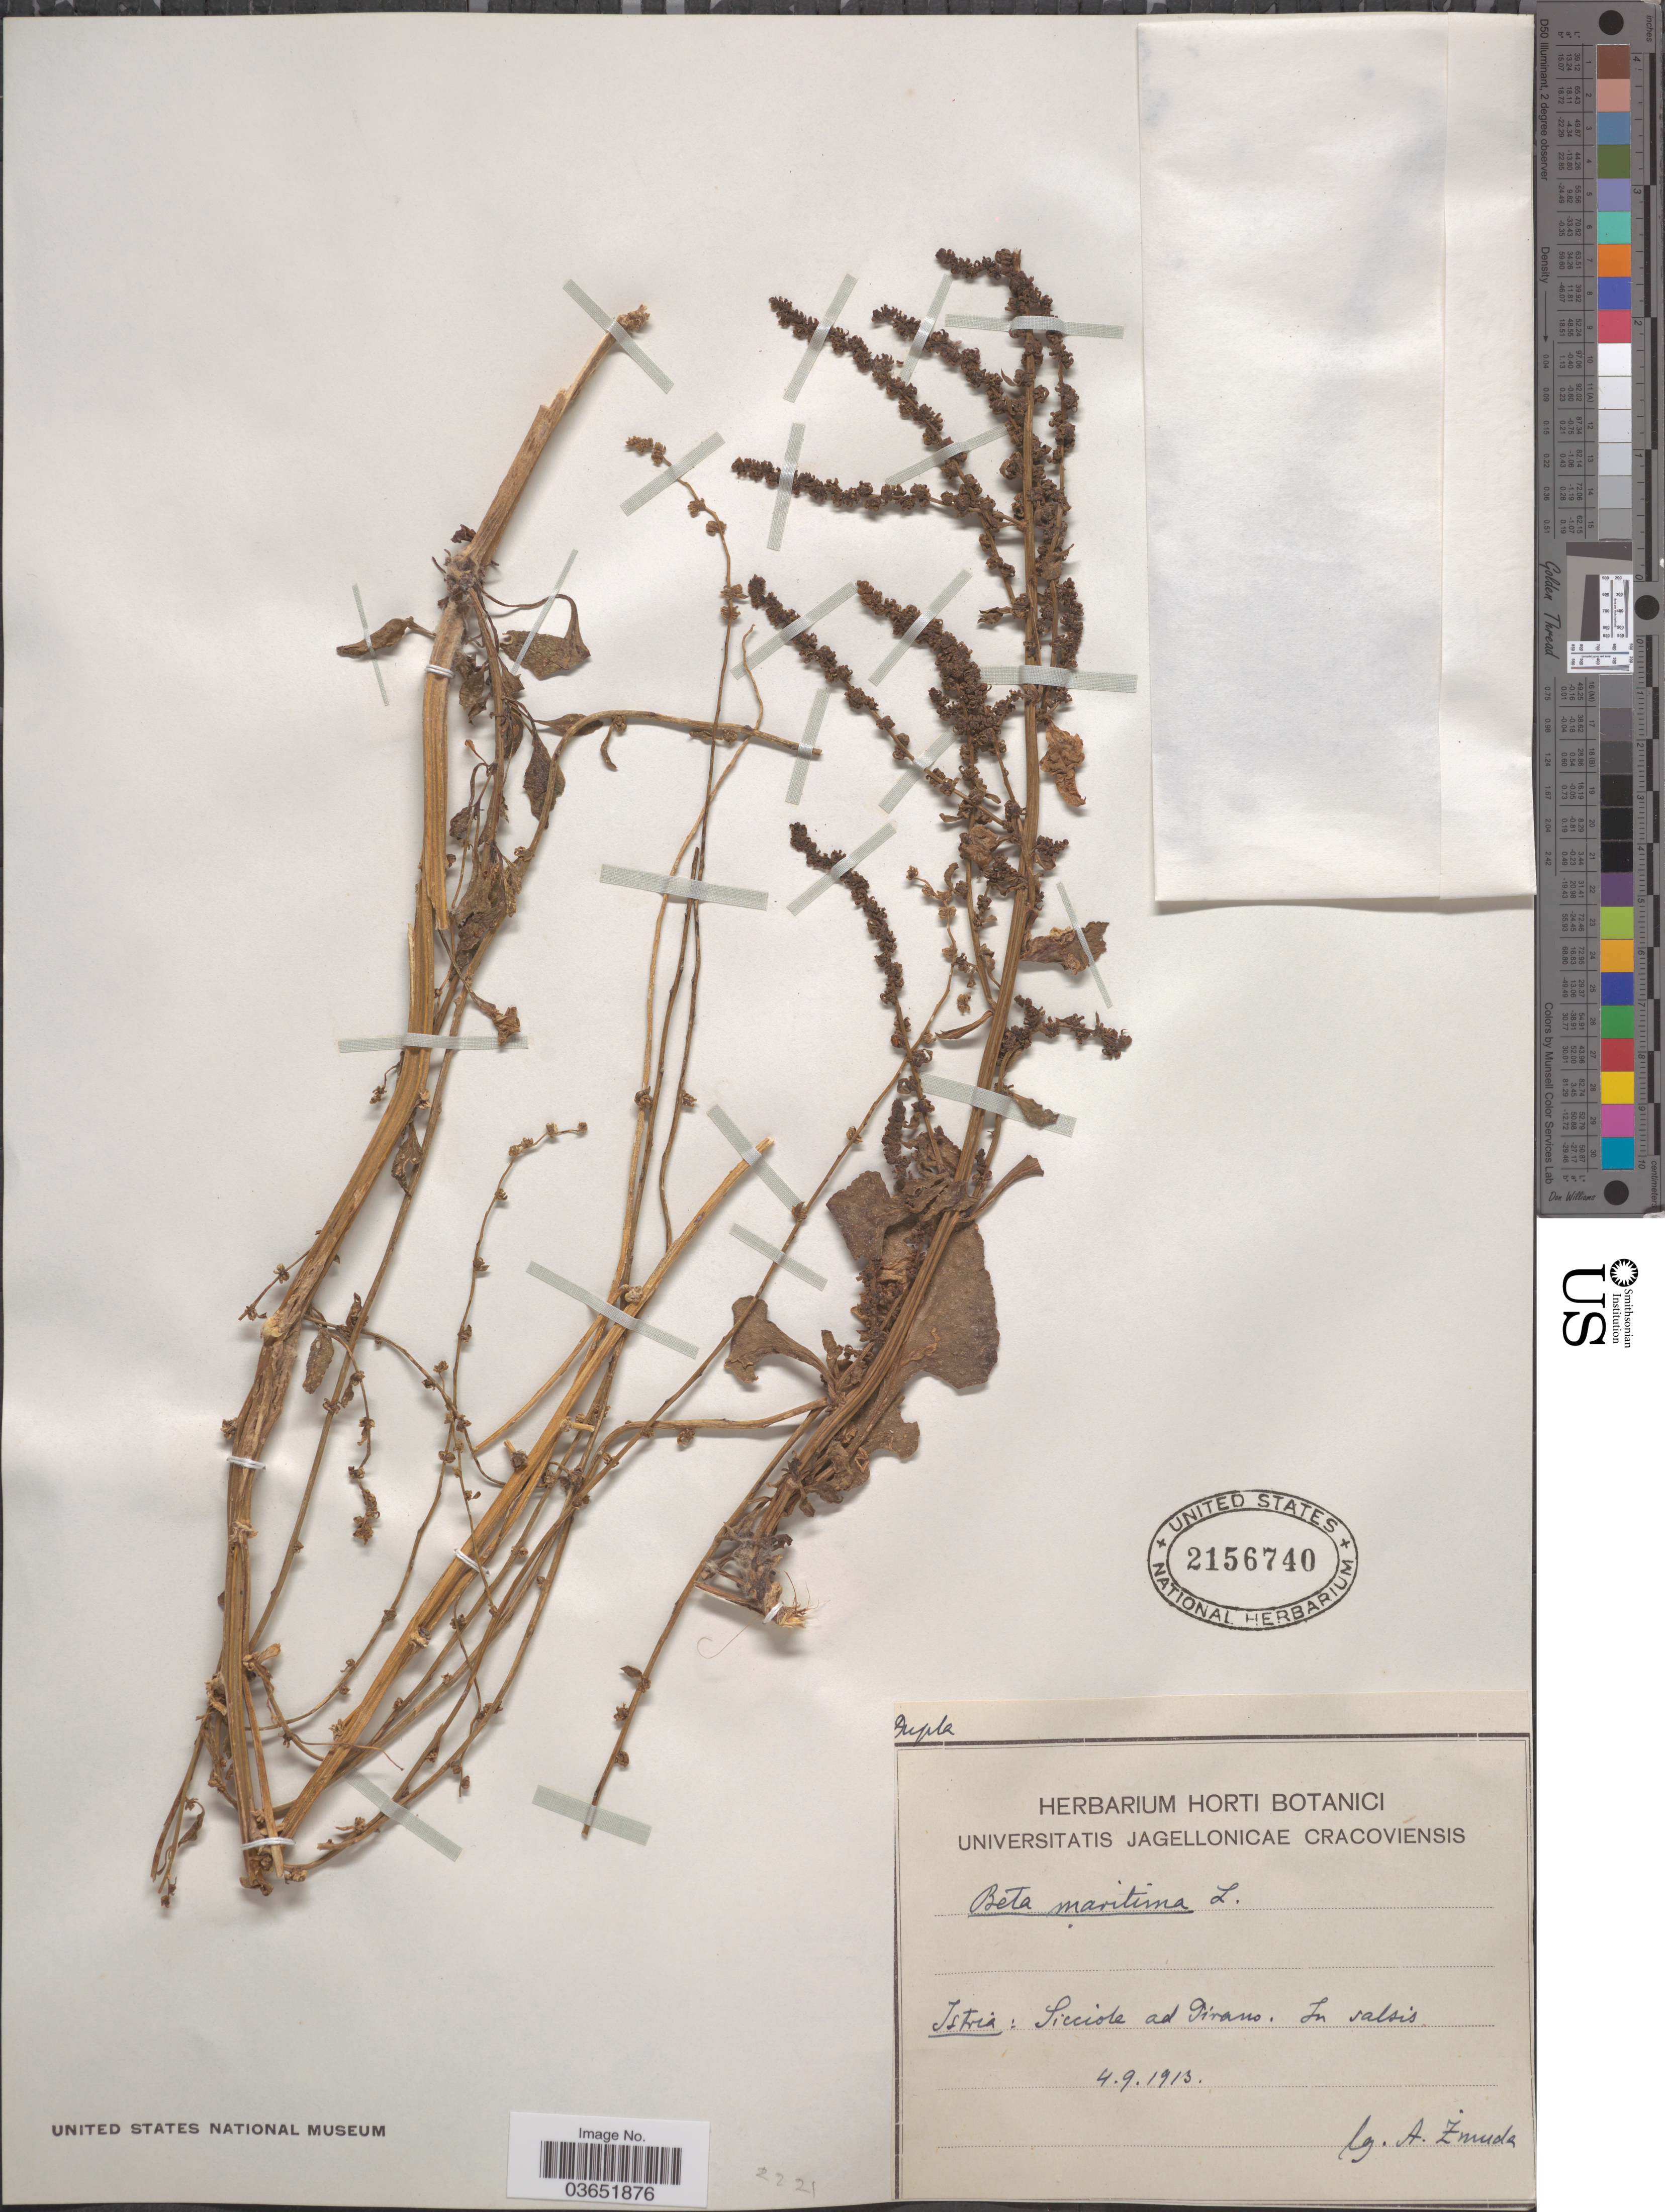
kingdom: Plantae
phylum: Tracheophyta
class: Magnoliopsida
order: Caryophyllales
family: Amaranthaceae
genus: Beta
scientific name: Beta vulgaris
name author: L.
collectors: A. Zmuda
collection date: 1913-09-04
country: Slovenia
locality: Sicciole ad Pirano. In salsis.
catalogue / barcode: US 2156740